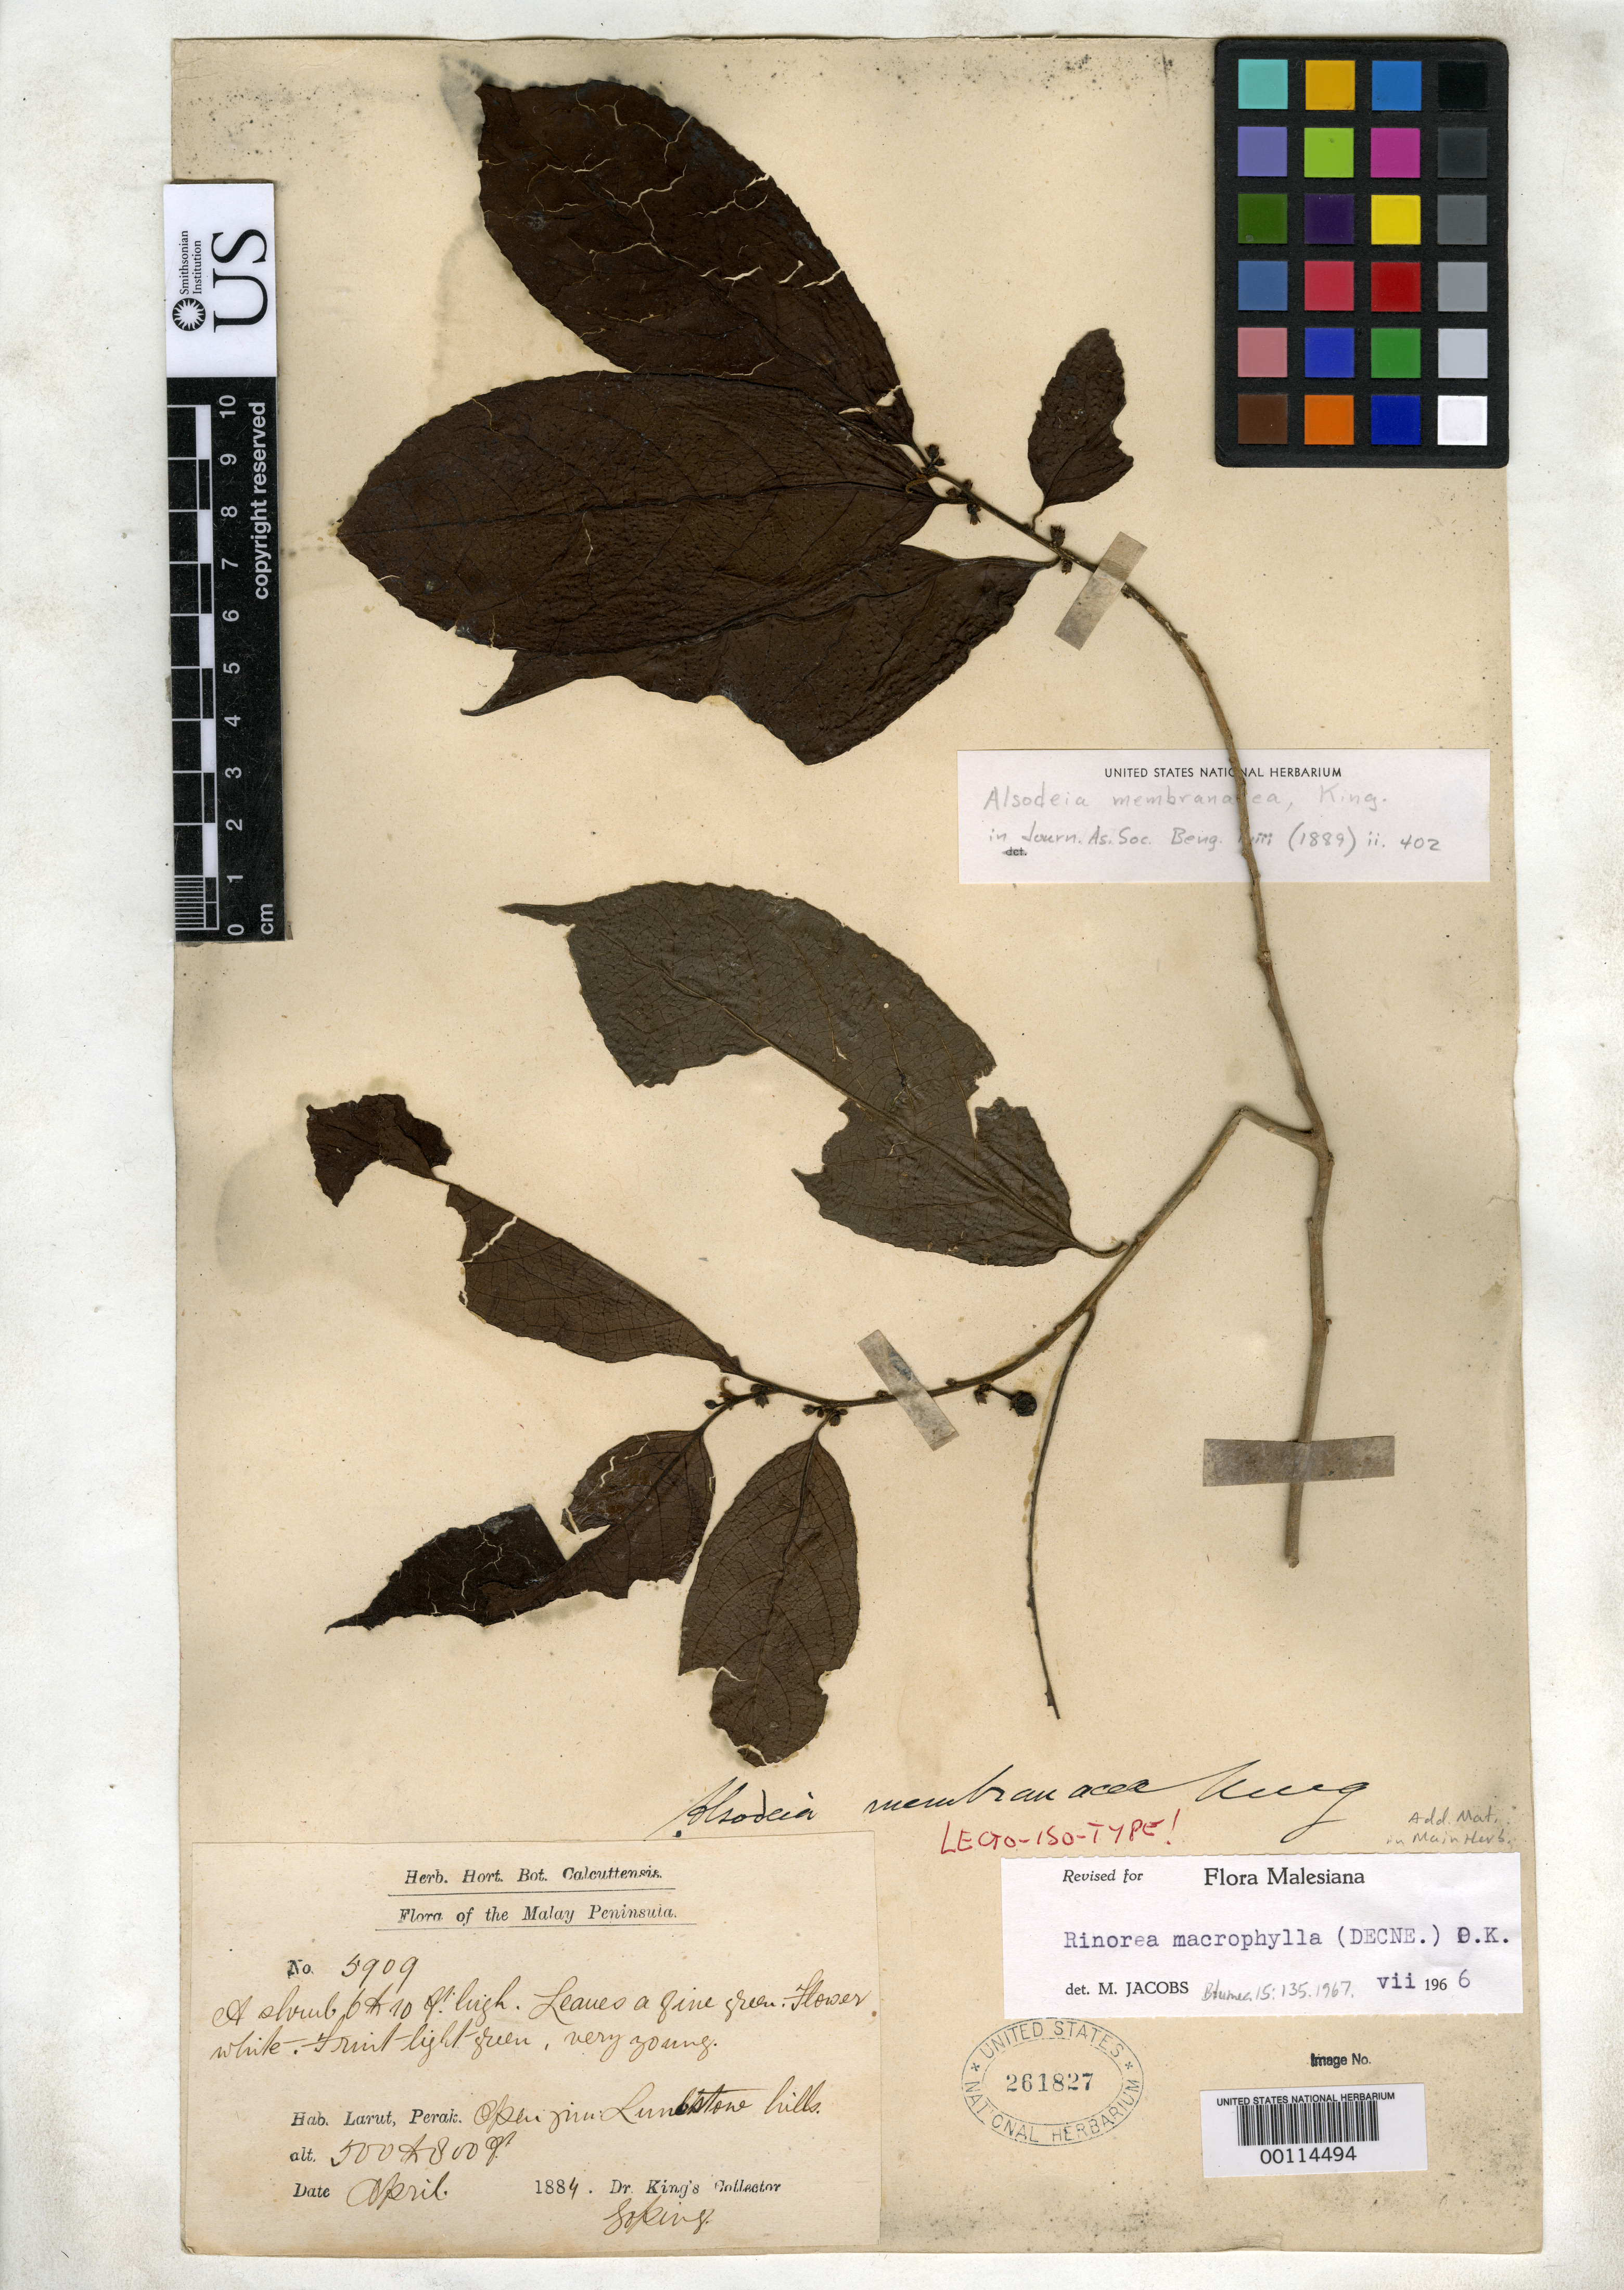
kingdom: Plantae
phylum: Tracheophyta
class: Magnoliopsida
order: Malpighiales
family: Violaceae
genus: Alsodeia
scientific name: Alsodeia membranacea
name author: King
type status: Isolectotype; Syntype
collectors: Dr. King's collector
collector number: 5909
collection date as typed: Apr 1884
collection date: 1884-04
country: Malaysia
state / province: Perak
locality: Goping. [Malay Peninsula]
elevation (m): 152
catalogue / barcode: US 261827